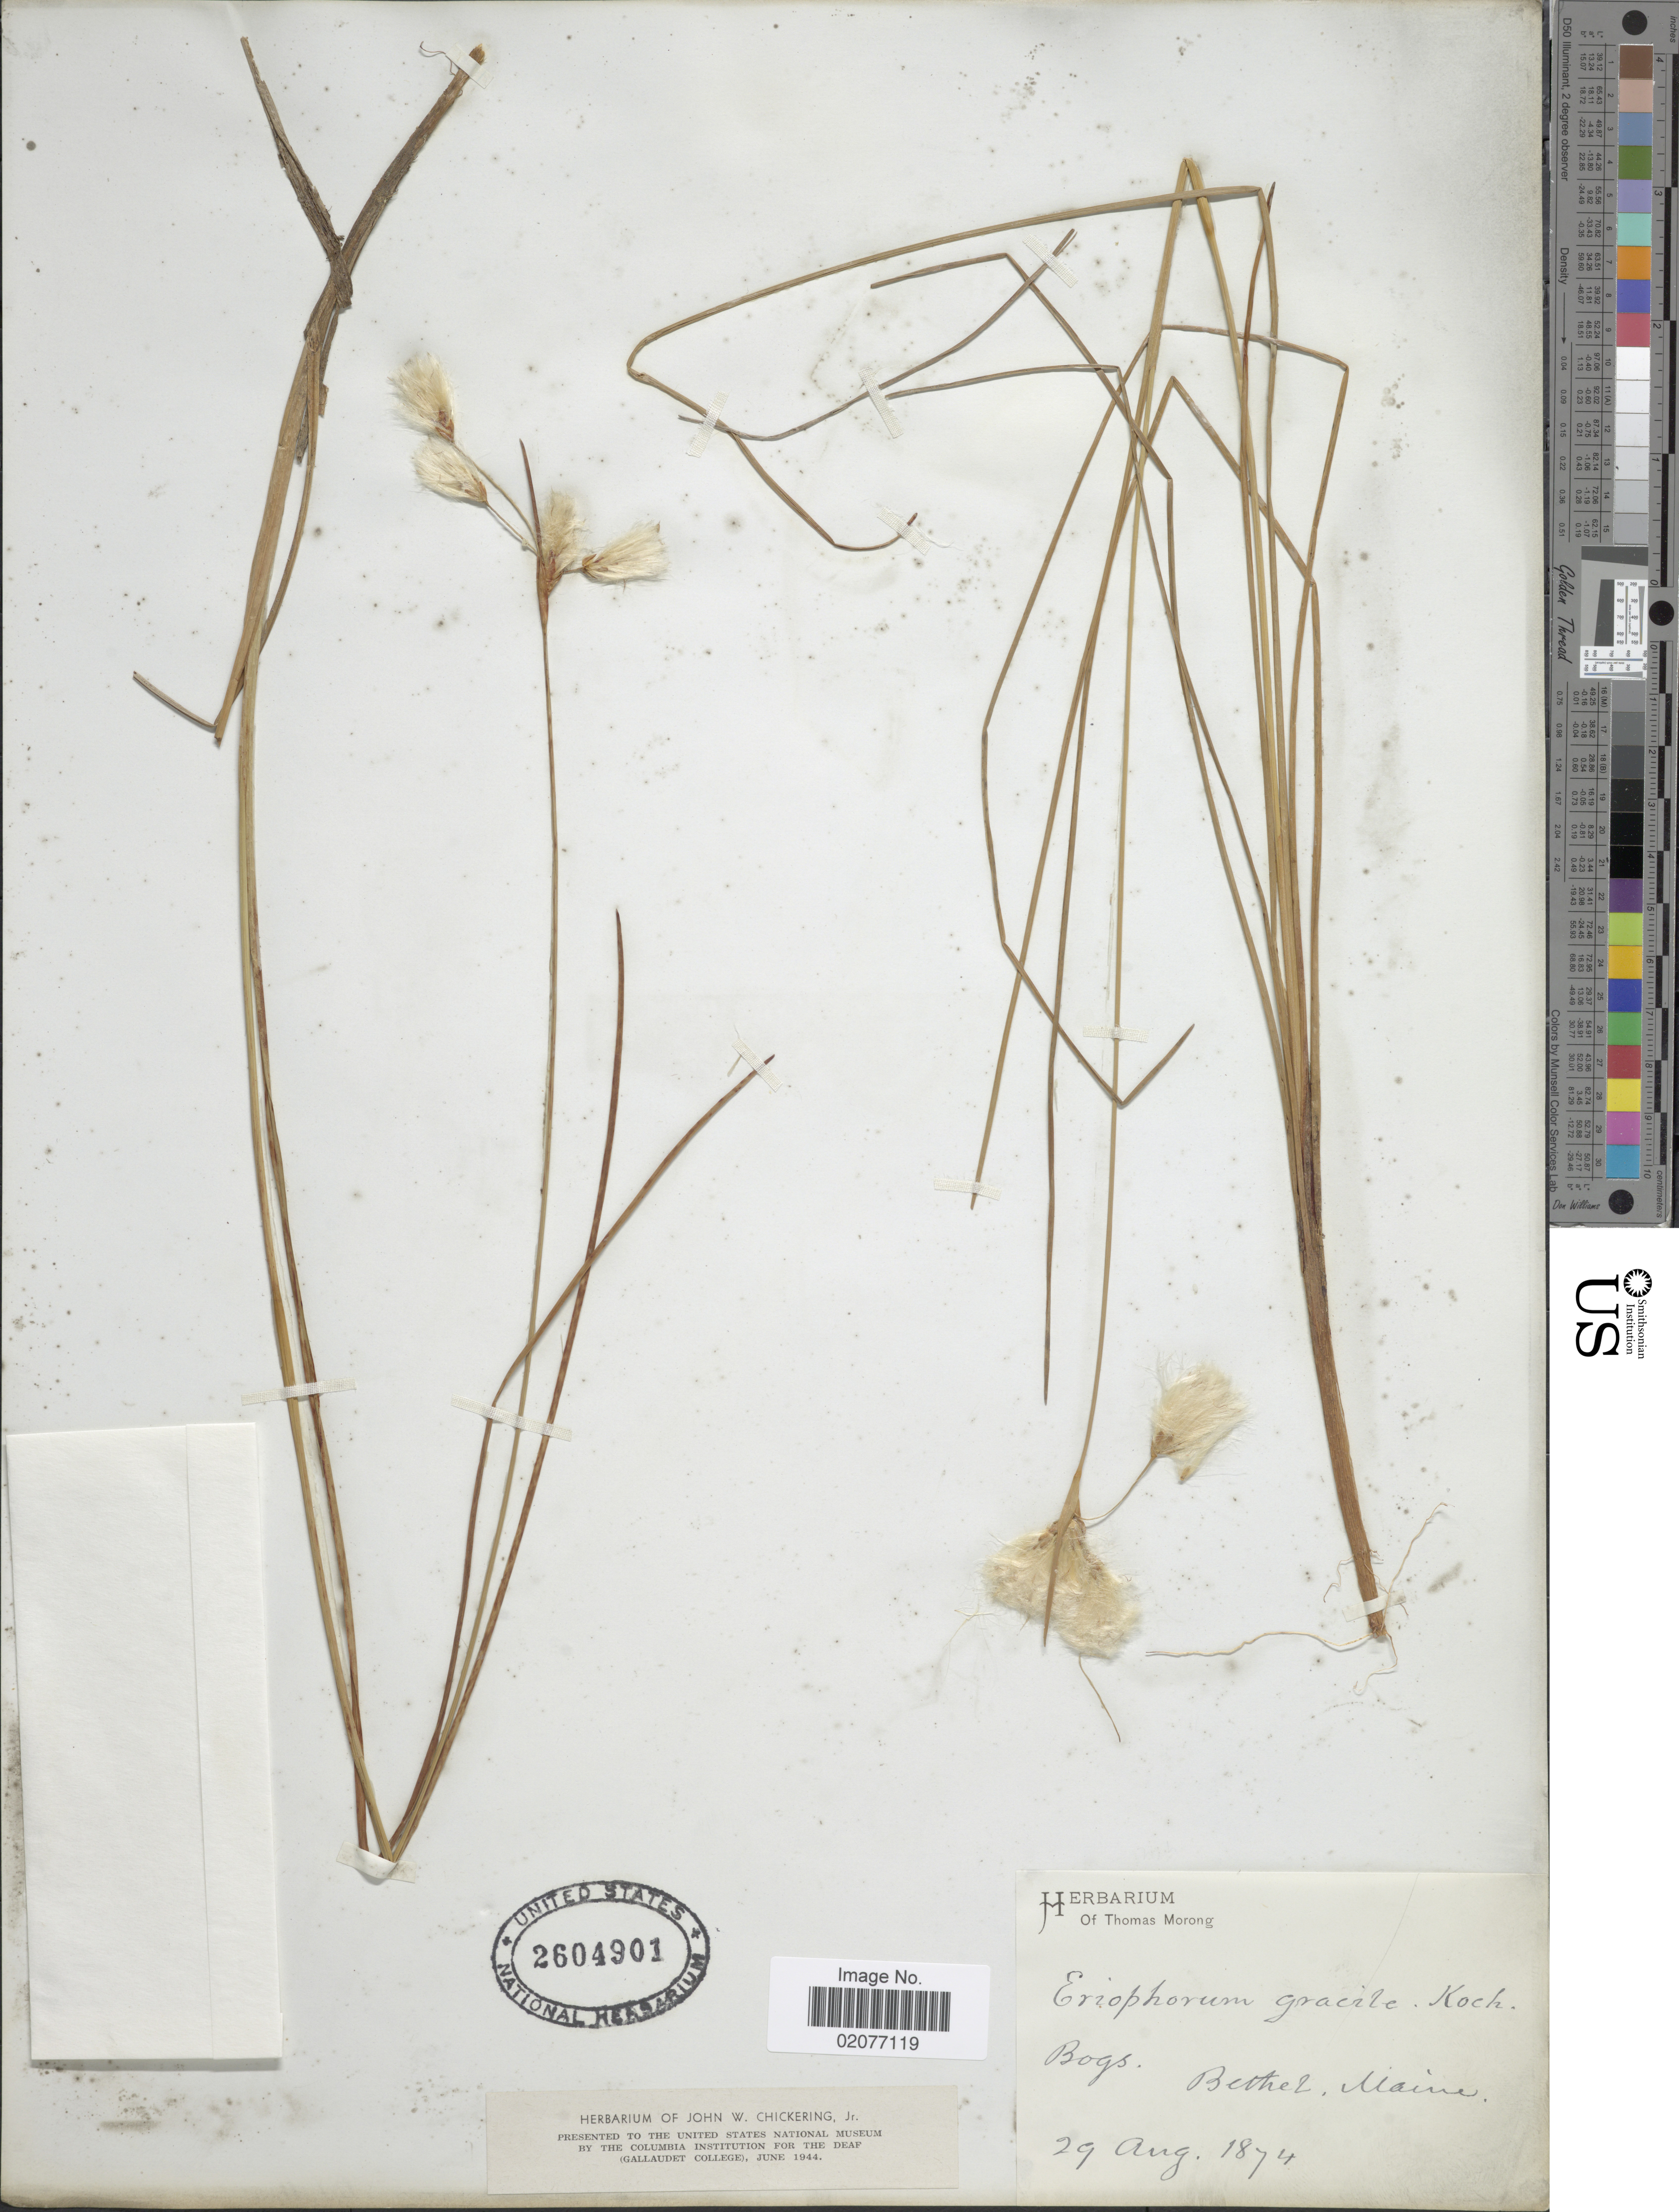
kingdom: Plantae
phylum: Tracheophyta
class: Liliopsida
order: Poales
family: Cyperaceae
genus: Eriophorum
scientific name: Eriophorum gracile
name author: W.D.J. Koch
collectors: ex Herb. T. Morong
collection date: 1874-08-29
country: United States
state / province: Maine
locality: Bogs, Bethel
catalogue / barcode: US 2604901